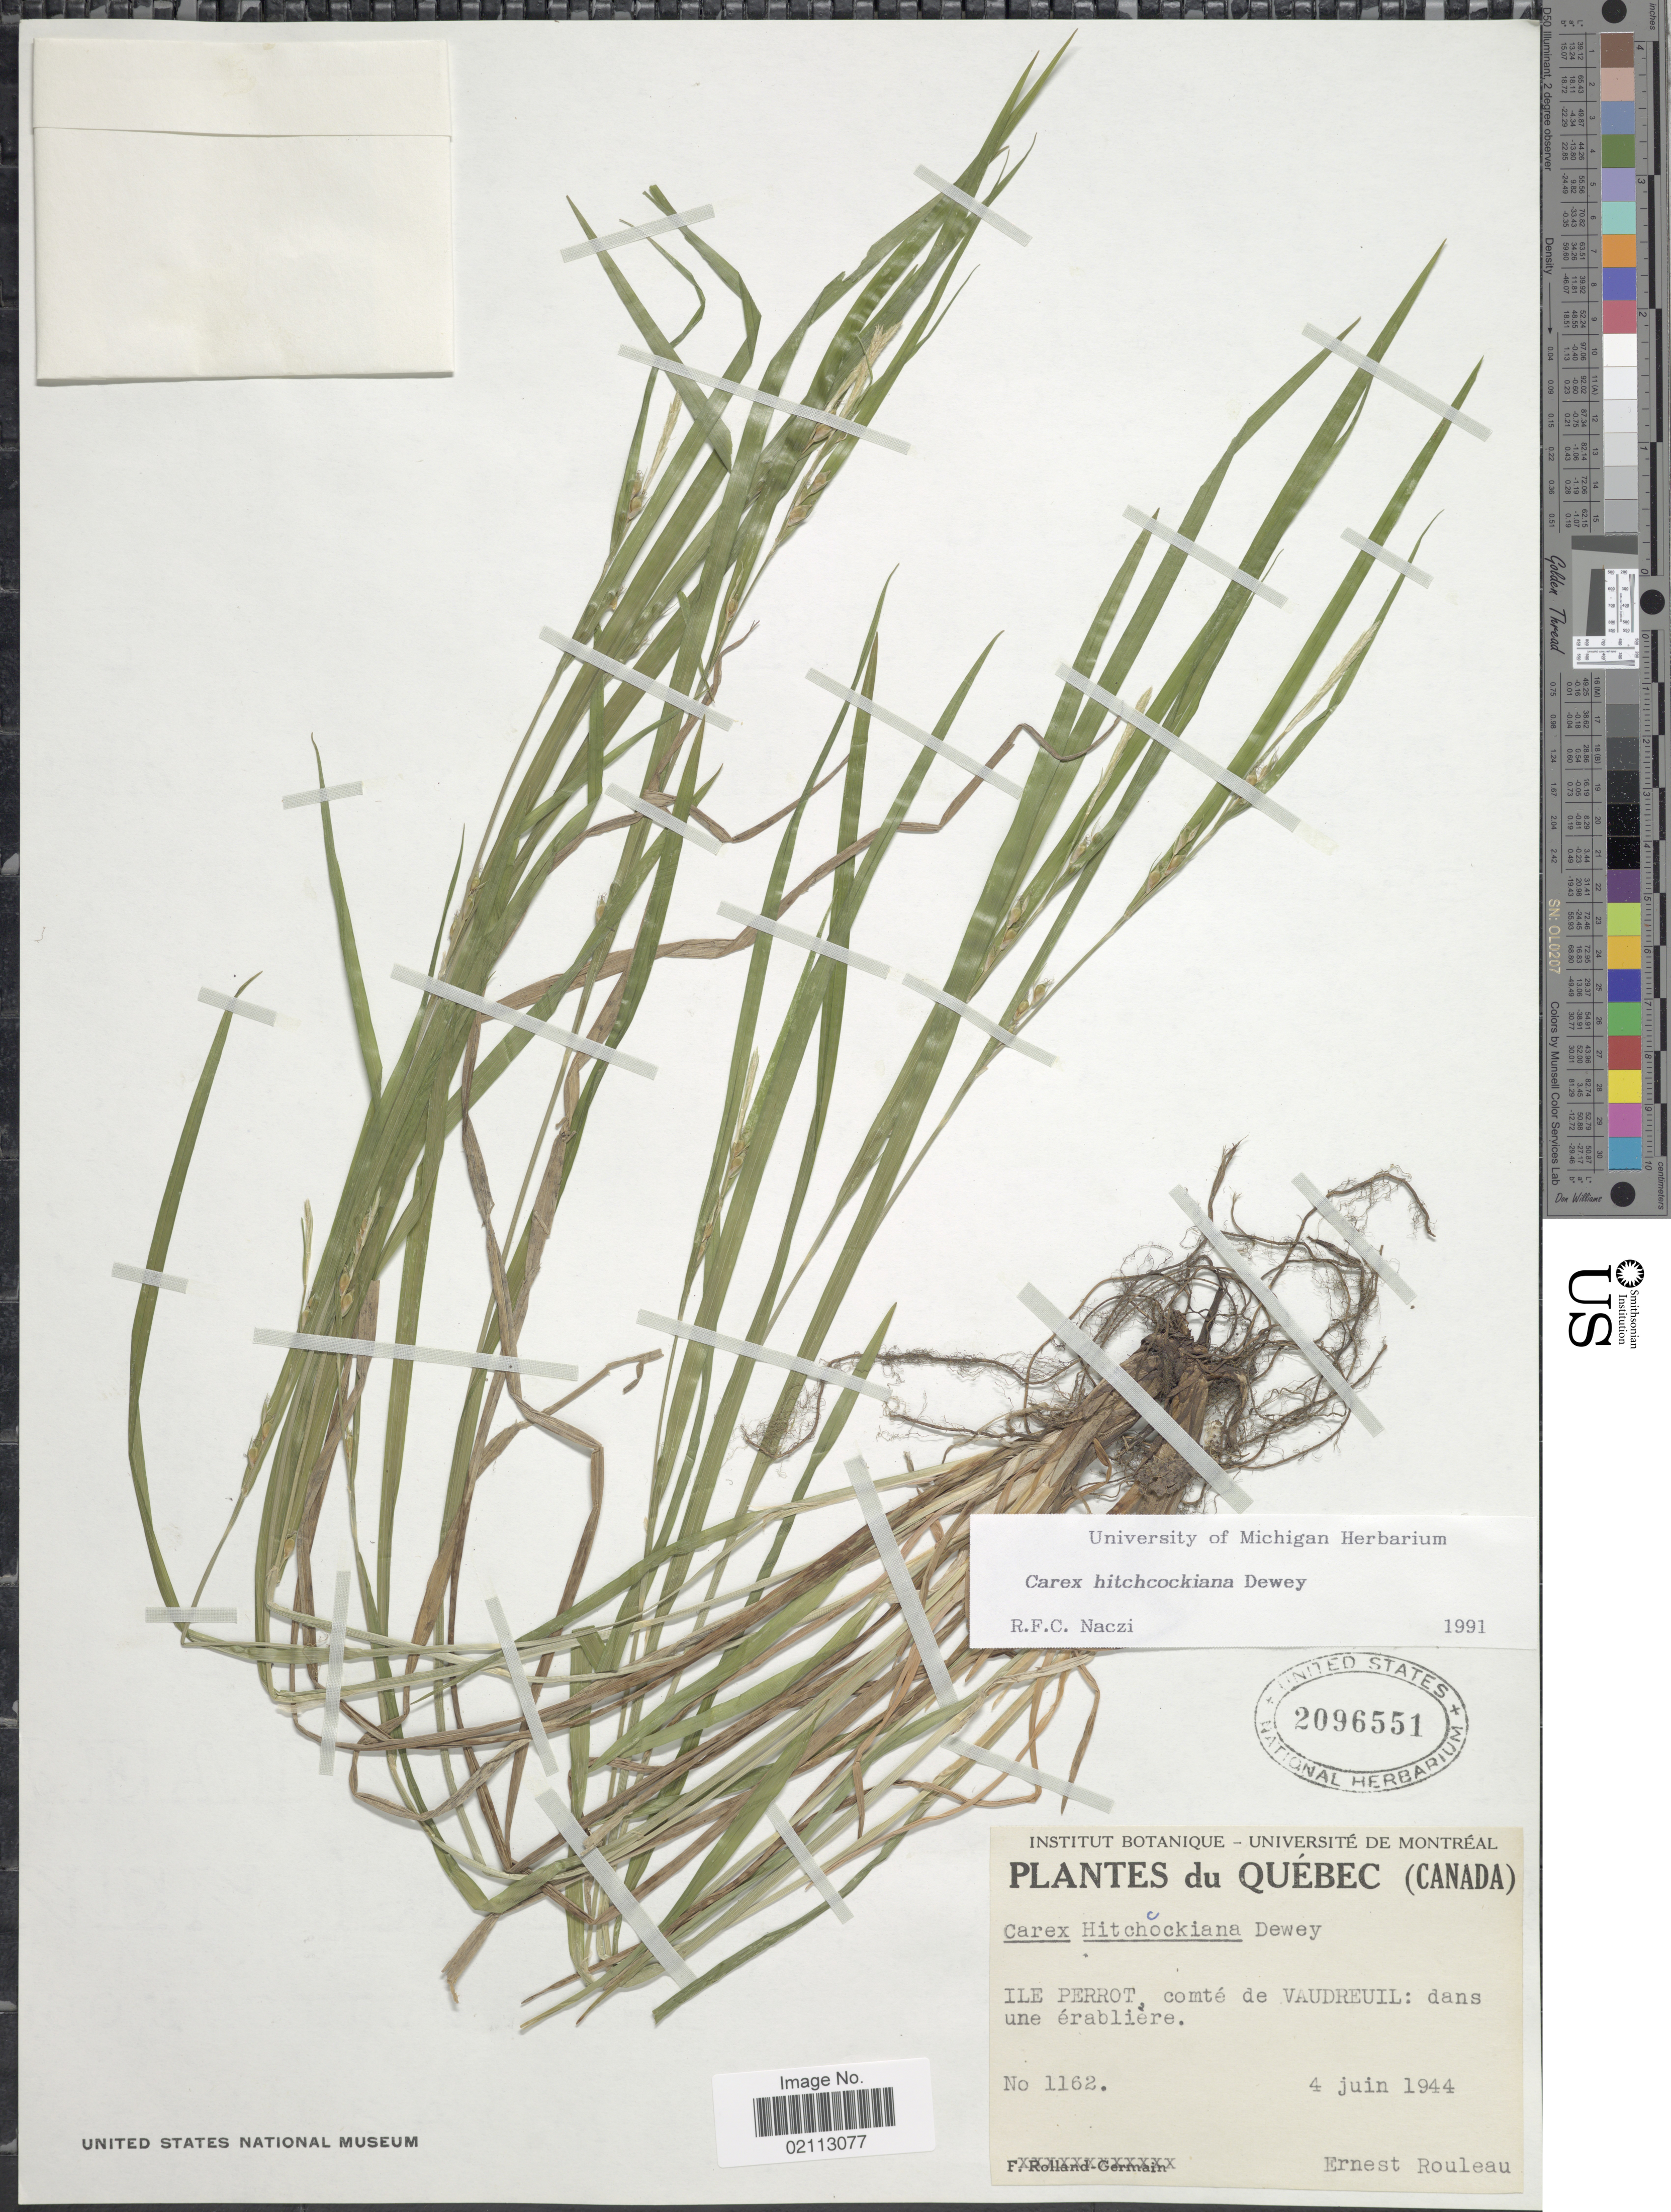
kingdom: Plantae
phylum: Tracheophyta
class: Liliopsida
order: Poales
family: Cyperaceae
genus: Carex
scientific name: Carex hitchcockiana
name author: Dewey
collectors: J. Rouleau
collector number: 1162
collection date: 1944-06-04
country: Canada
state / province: Quebec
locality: Ile Perrot, comte de Vaudreuil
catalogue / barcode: US 2096551